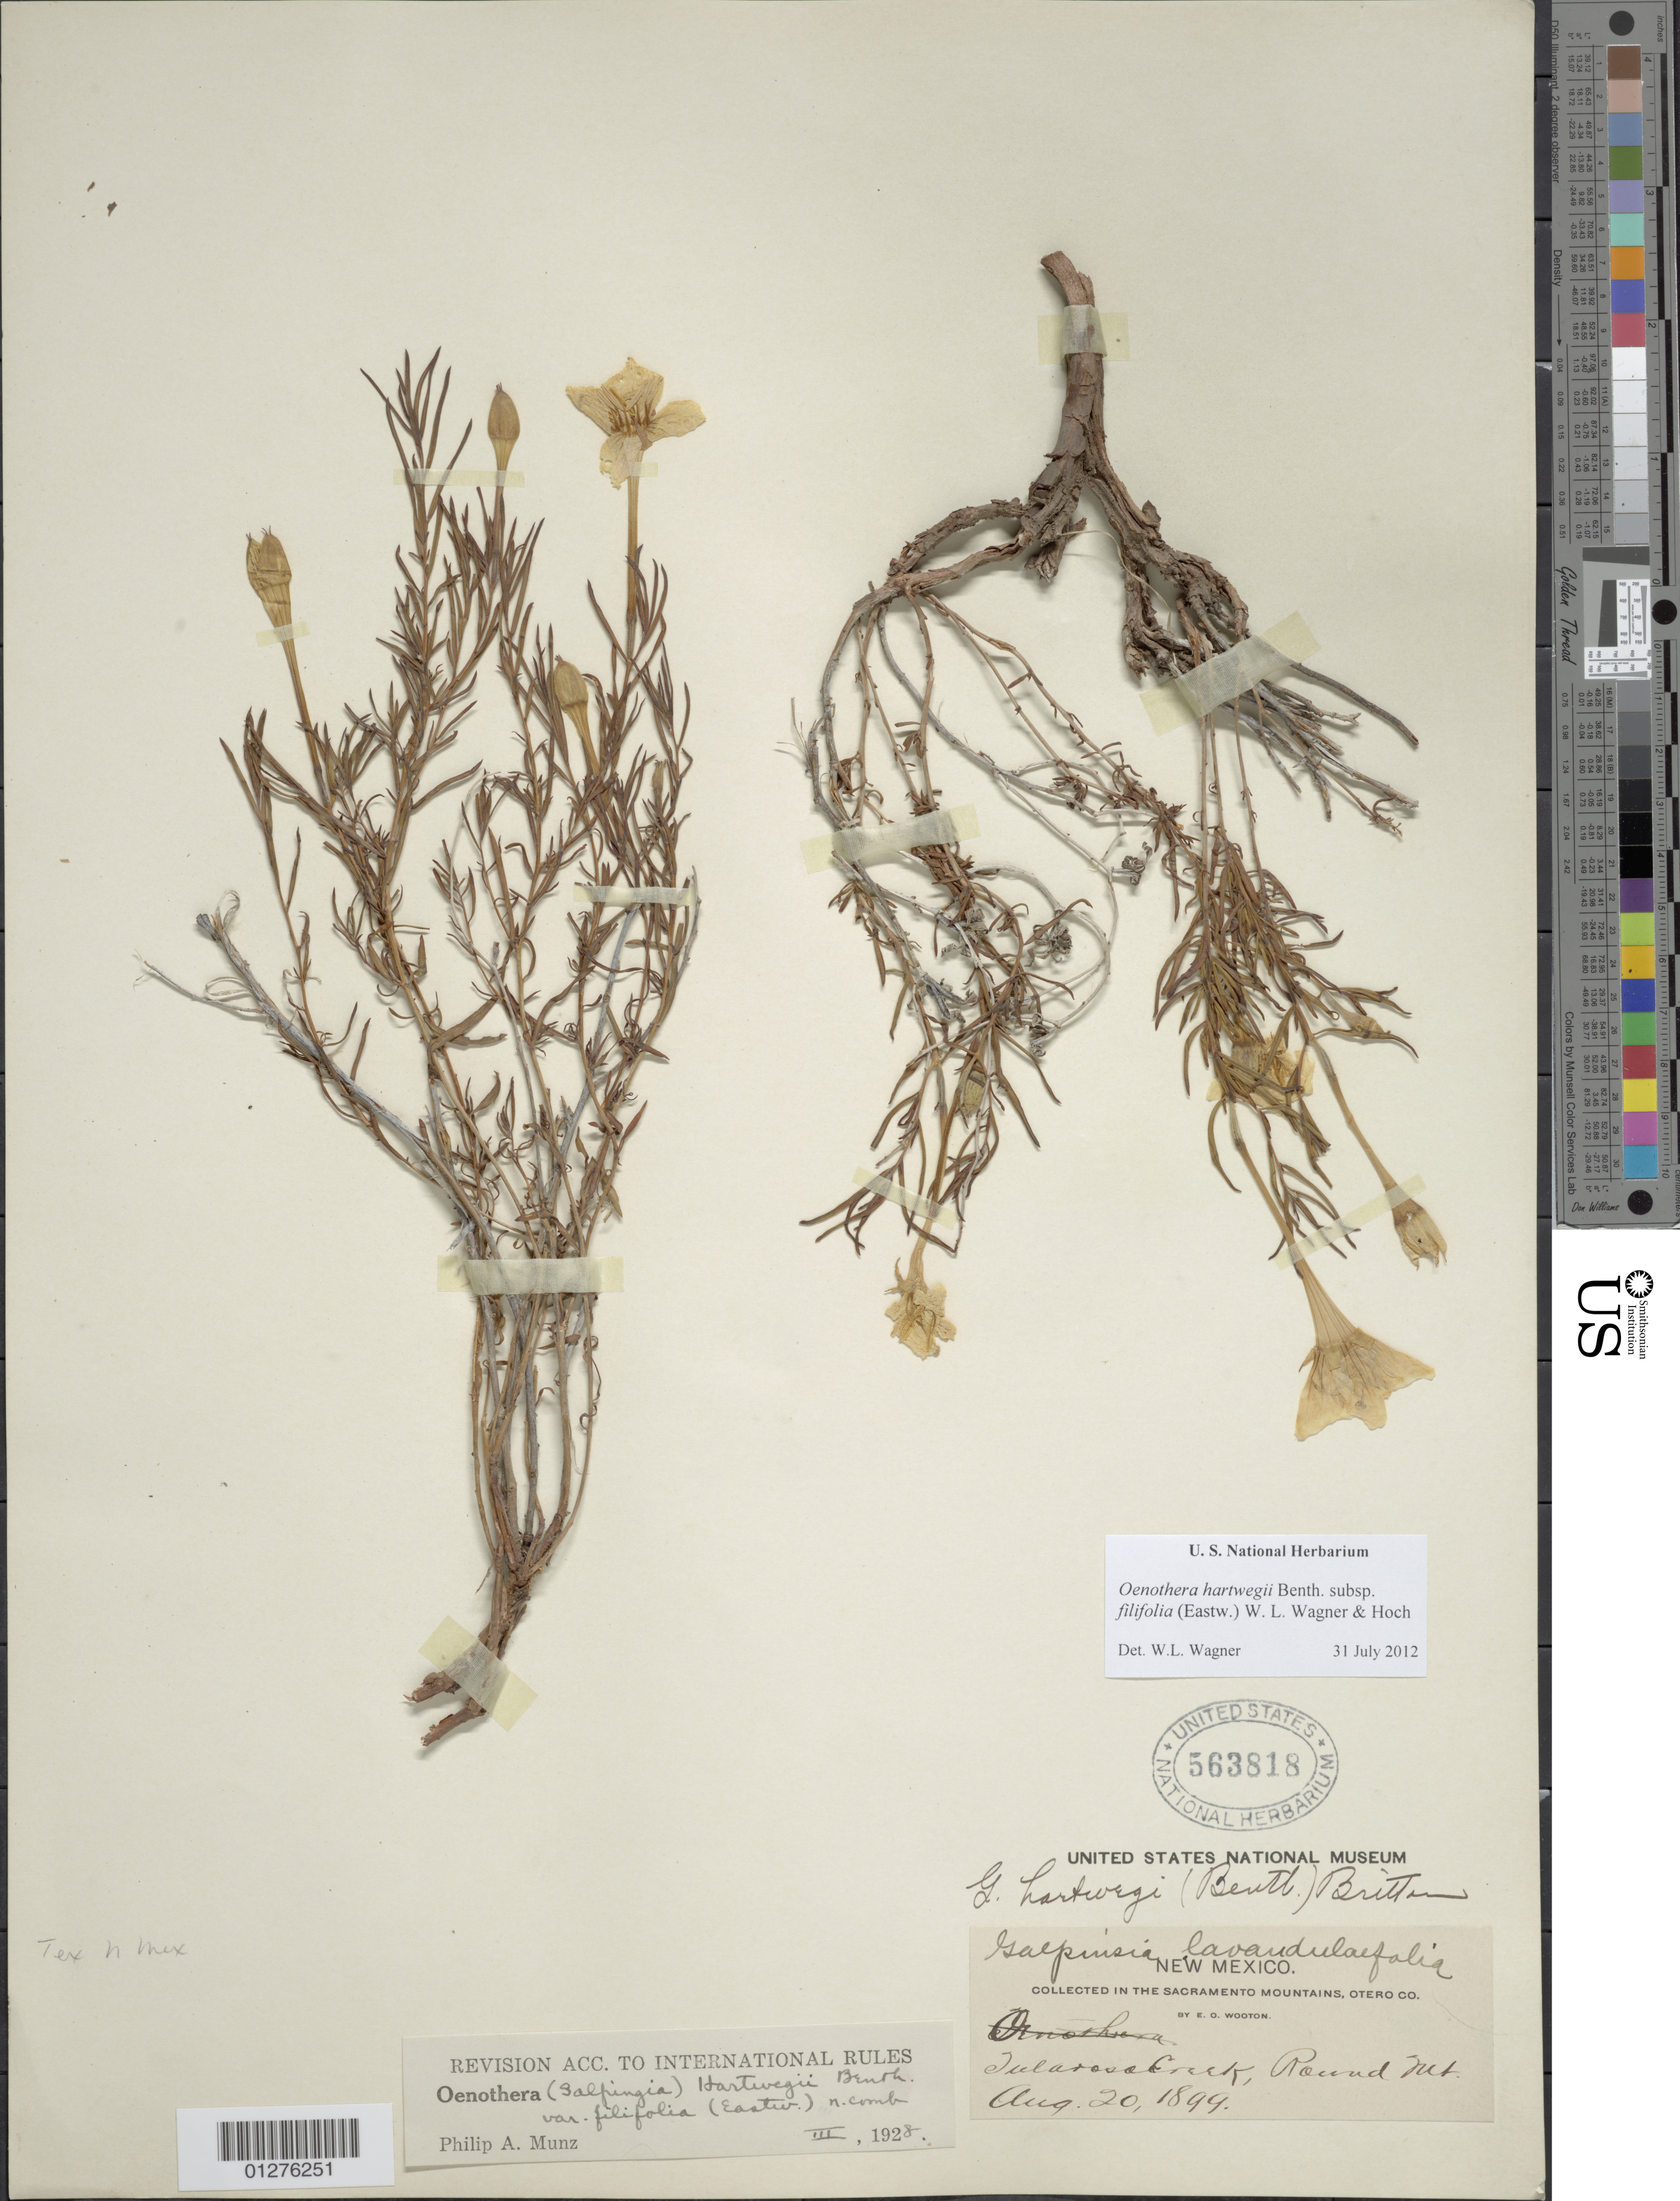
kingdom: Plantae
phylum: Tracheophyta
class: Magnoliopsida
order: Myrtales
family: Onagraceae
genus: Oenothera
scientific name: Oenothera hartwegii subsp. filifolia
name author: (Eastw.) W.L. Wagner & Hoch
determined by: Wagner, W. L., (BOT), Smithsonian Institution - National Museum of Natural History (UNITED STATES)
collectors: E. O. Wooton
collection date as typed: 20 Aug 1899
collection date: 1899-08-20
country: United States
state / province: New Mexico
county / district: Otero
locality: Tularosa Creek.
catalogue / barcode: US 563818